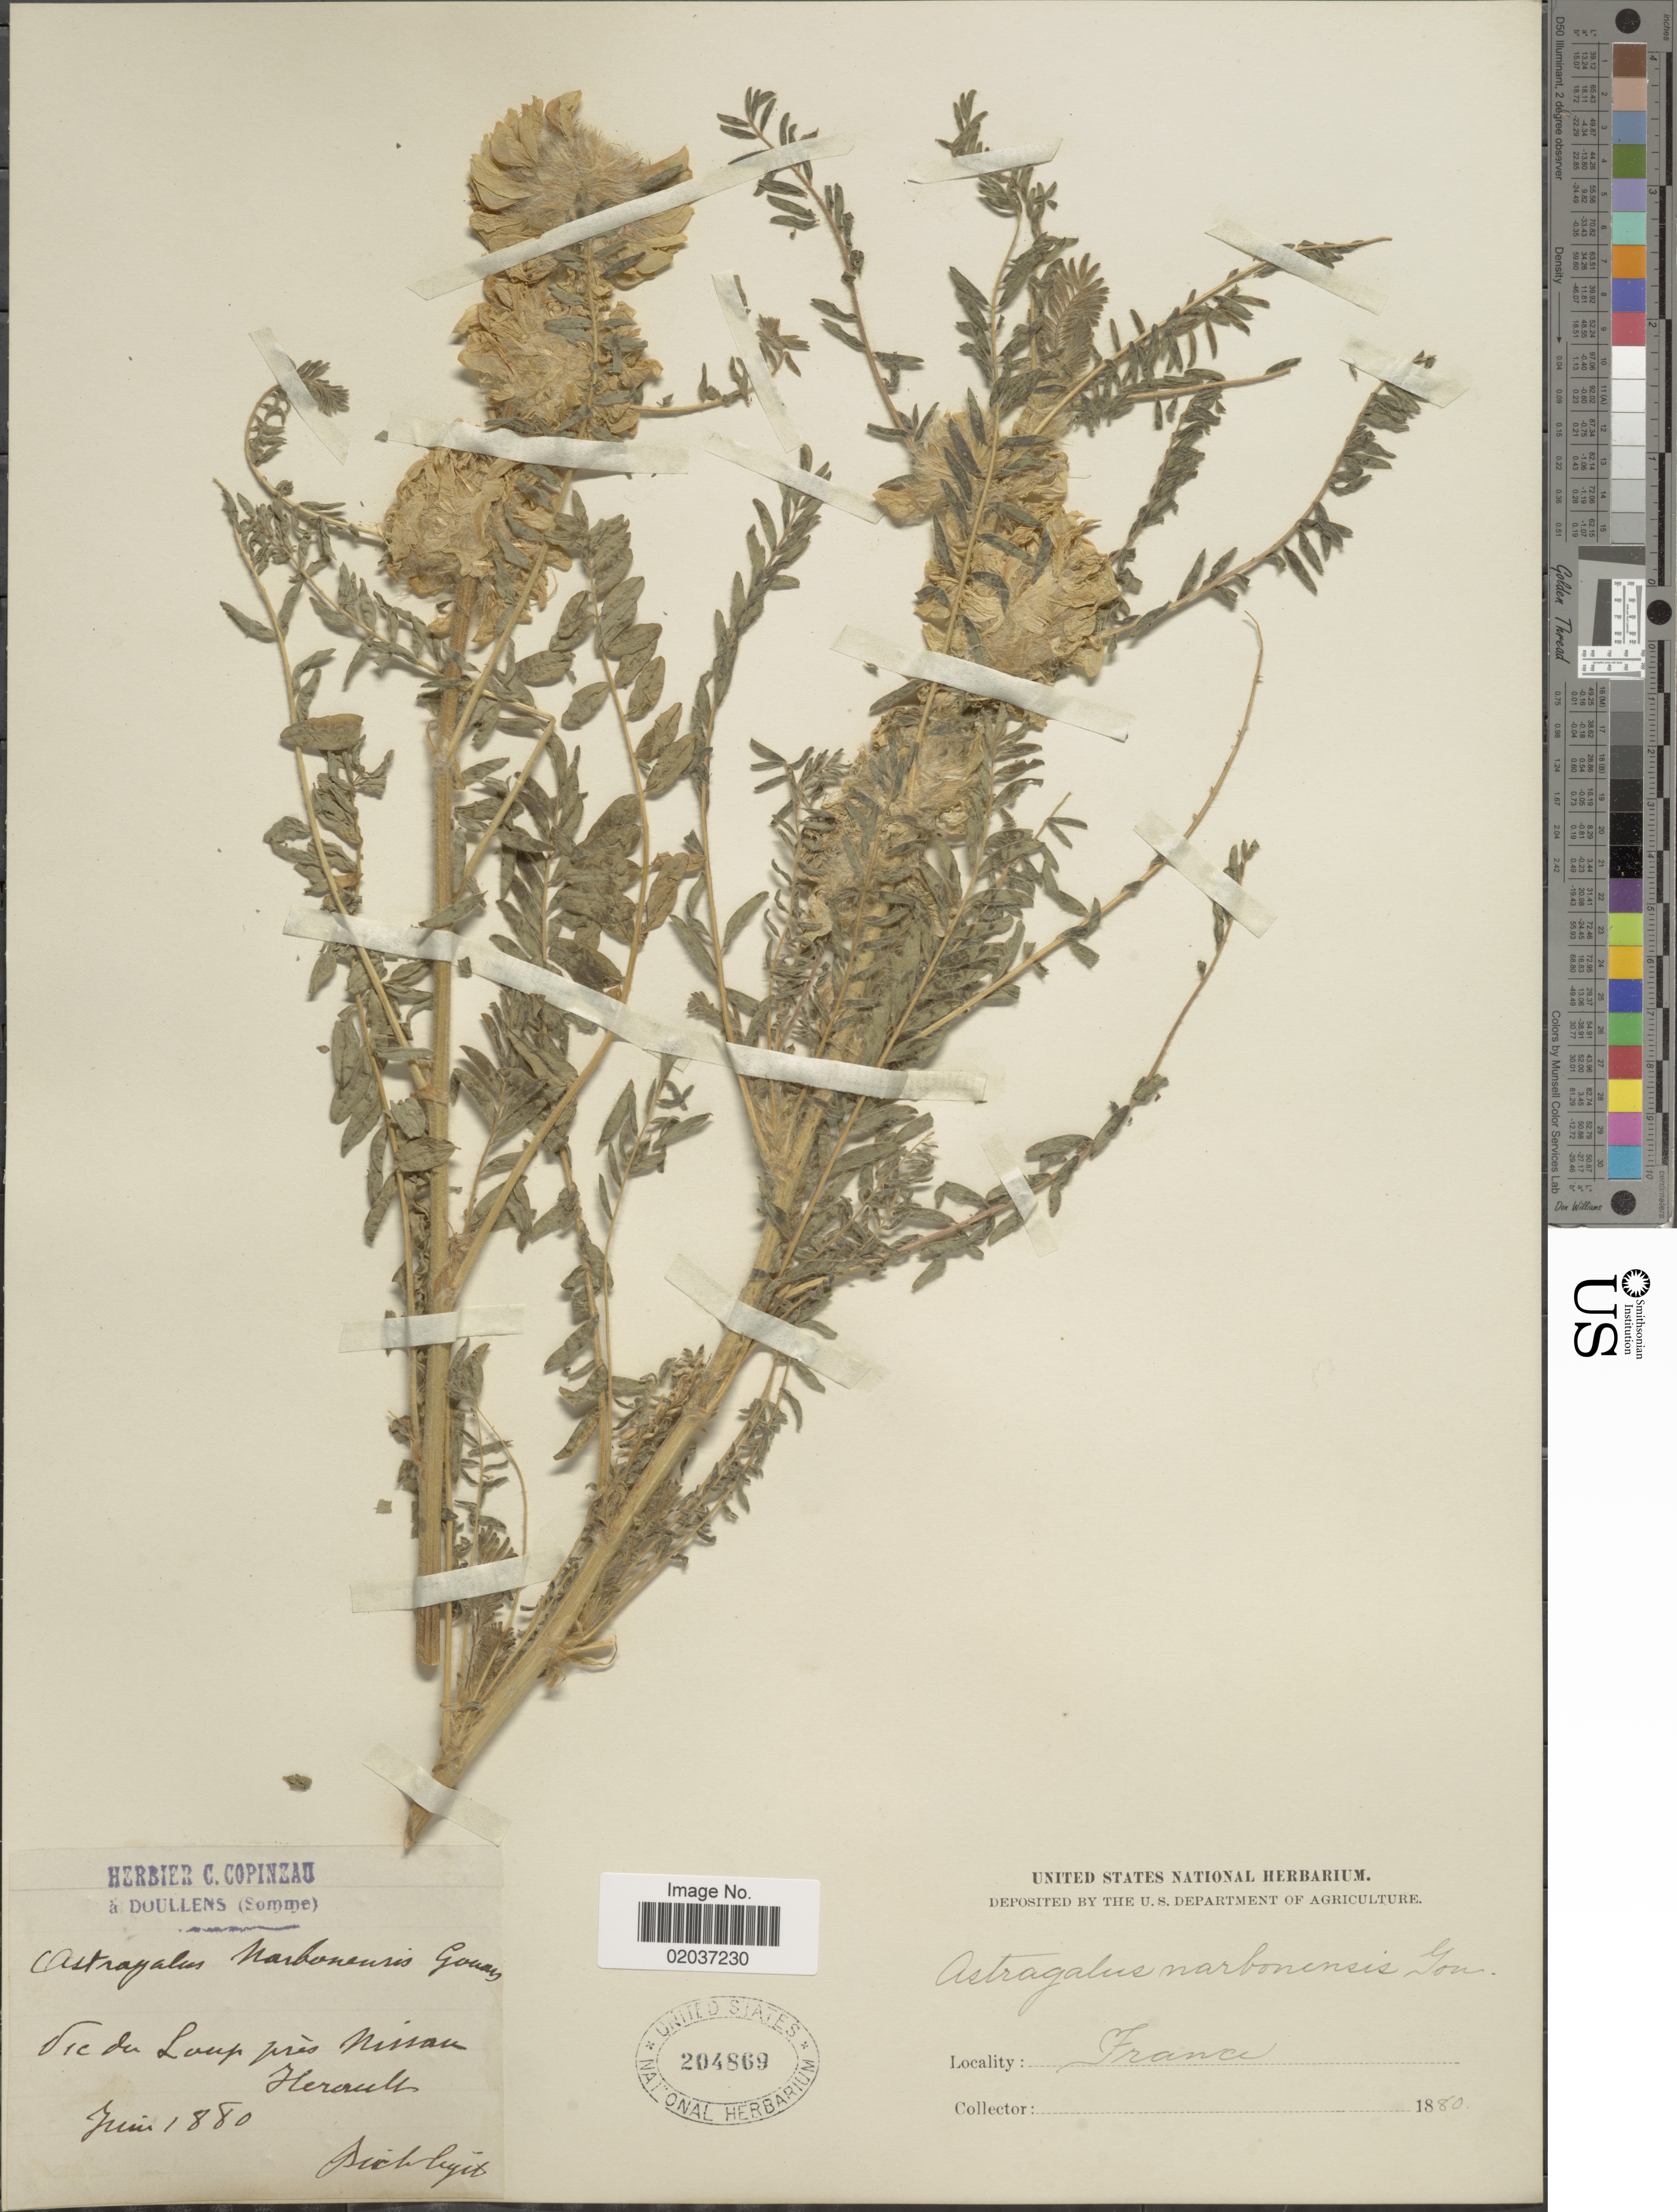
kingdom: Plantae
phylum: Tracheophyta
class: Magnoliopsida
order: Fabales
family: Fabaceae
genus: Astragalus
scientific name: Astragalus narbonensis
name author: Gouan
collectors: Puch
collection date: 1880-06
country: France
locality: Pic du Loup pres Nissan Herault. [interpreted]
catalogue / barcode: US 204869